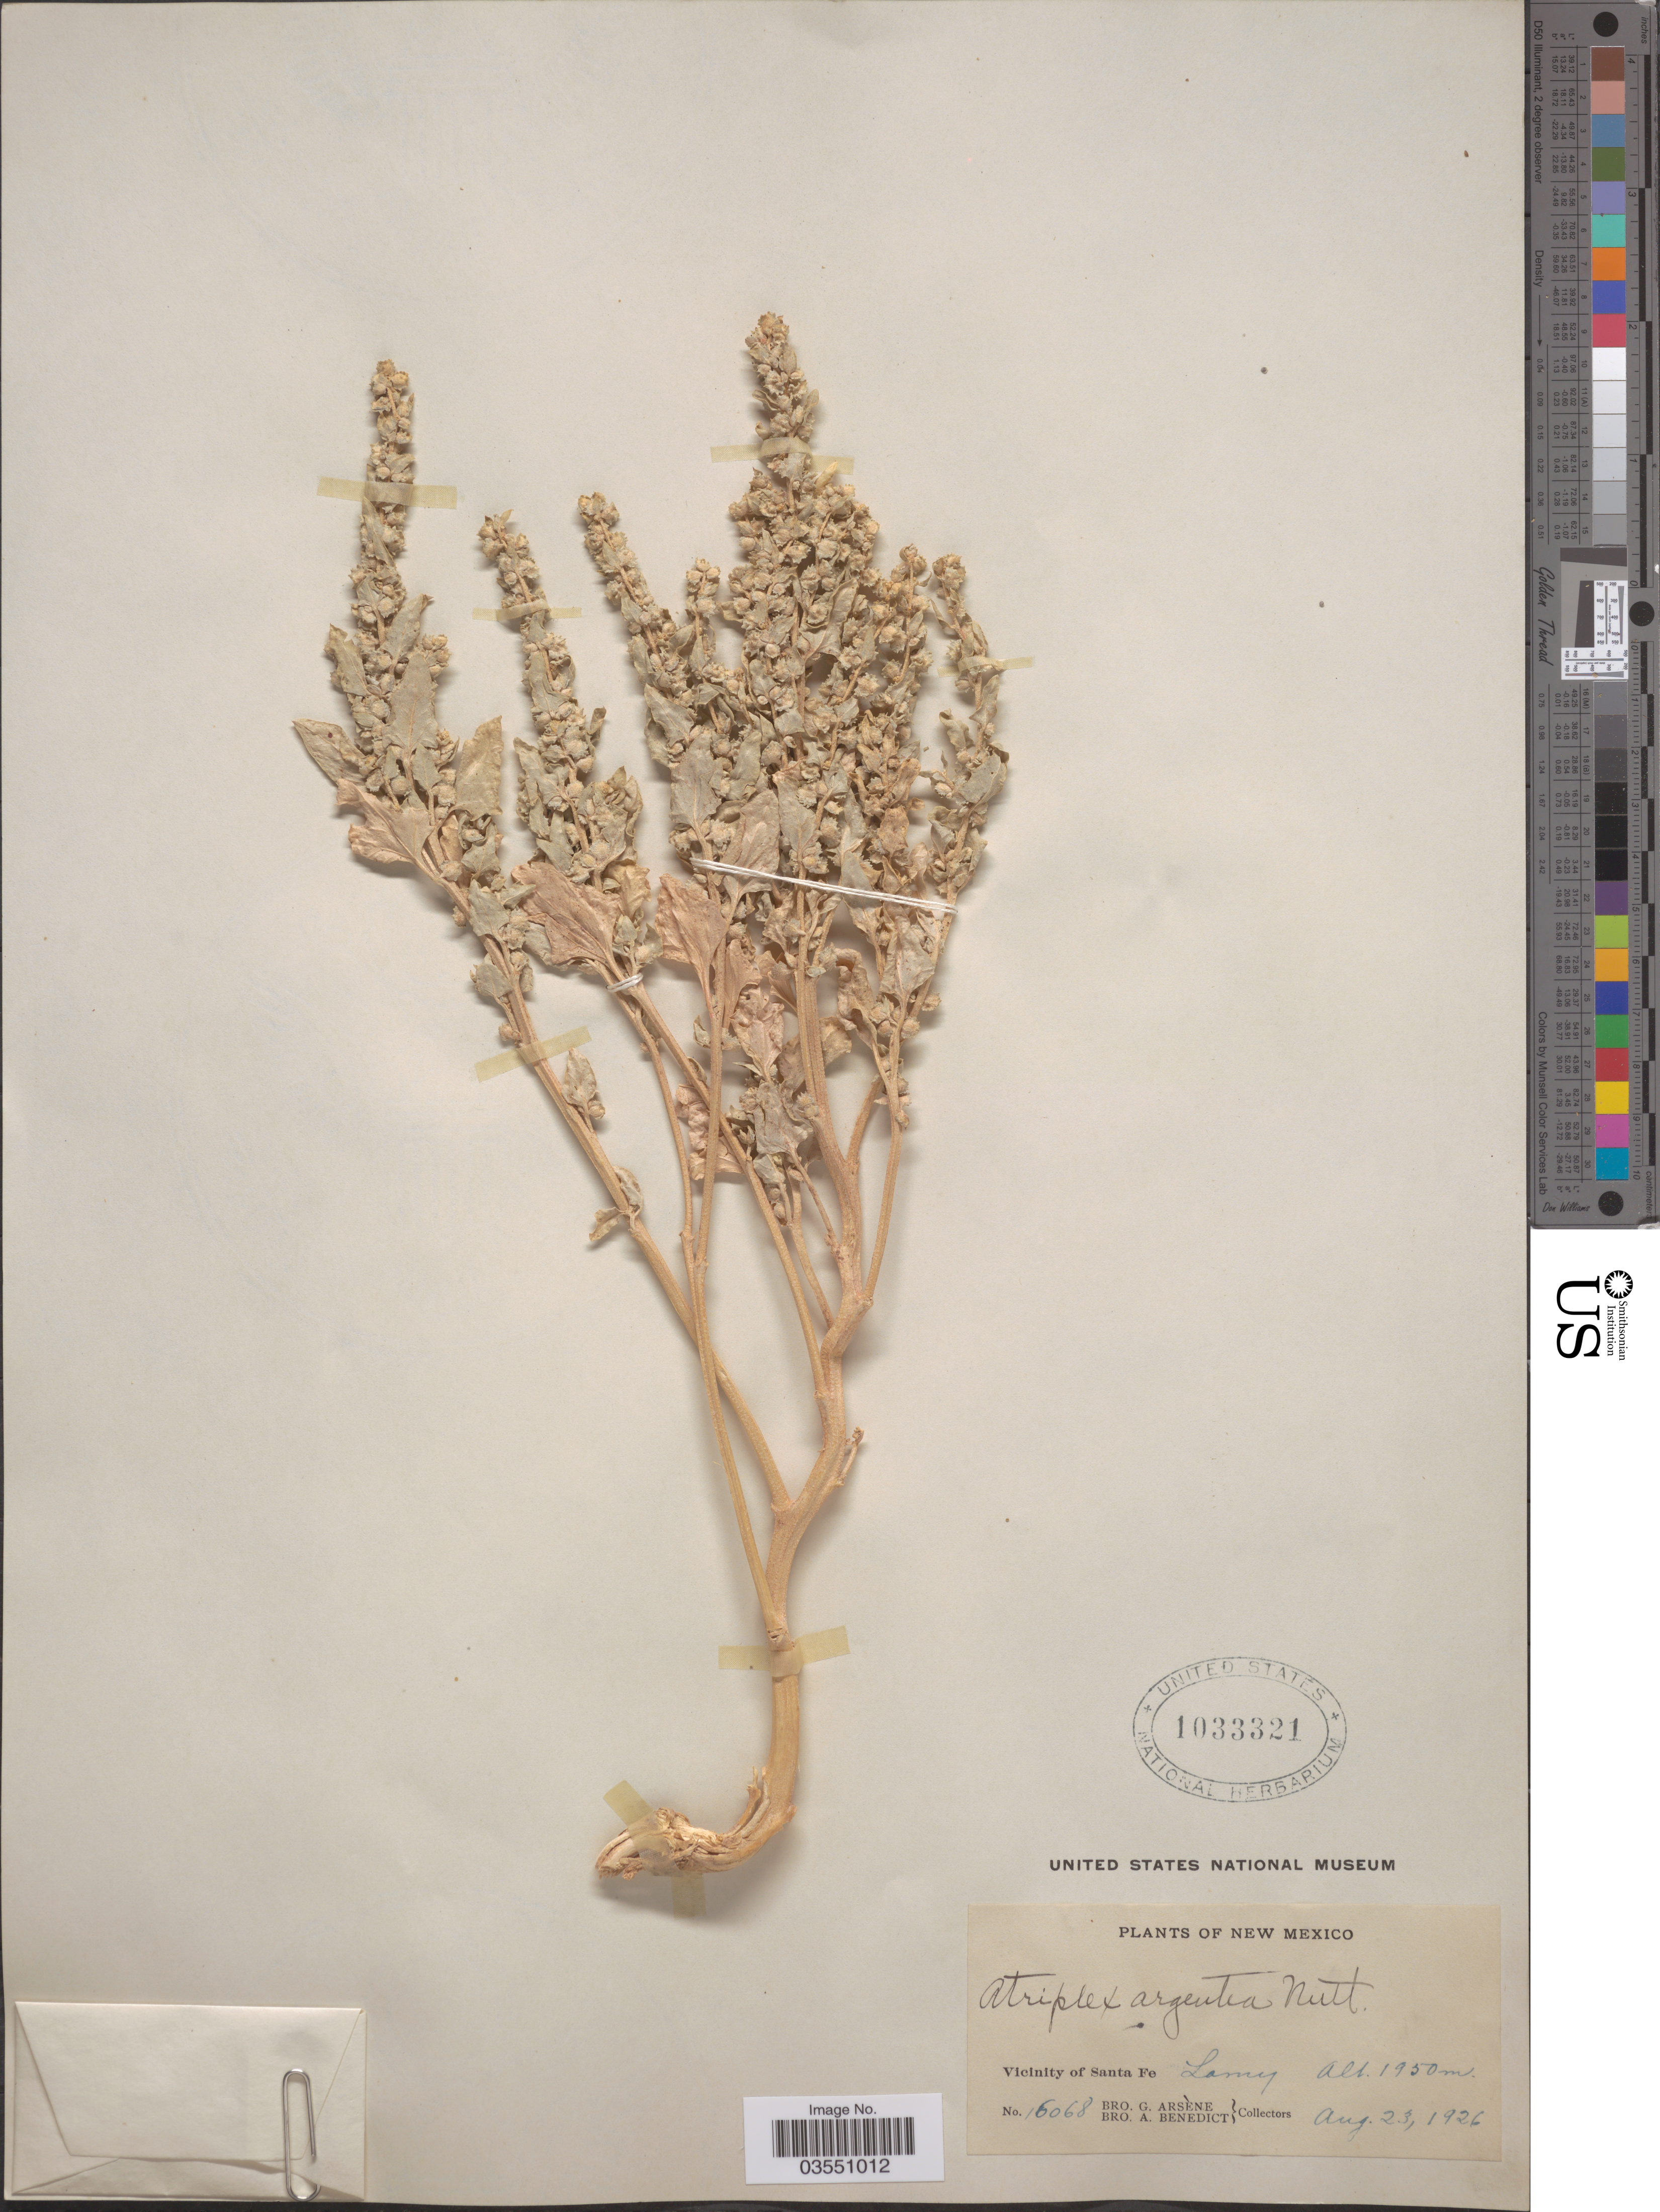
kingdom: Plantae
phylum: Tracheophyta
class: Magnoliopsida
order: Caryophyllales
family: Amaranthaceae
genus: Atriplex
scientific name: Atriplex argentea var. expansa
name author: (S. Watson) S.L. Welsh & Reveal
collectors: Bro. G. Arsène & Bro. A. Benedict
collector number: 16068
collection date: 1926-08-23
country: United States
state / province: New Mexico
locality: Vicinity of Santa Fe. Lamy.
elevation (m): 1950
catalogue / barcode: US 1033321